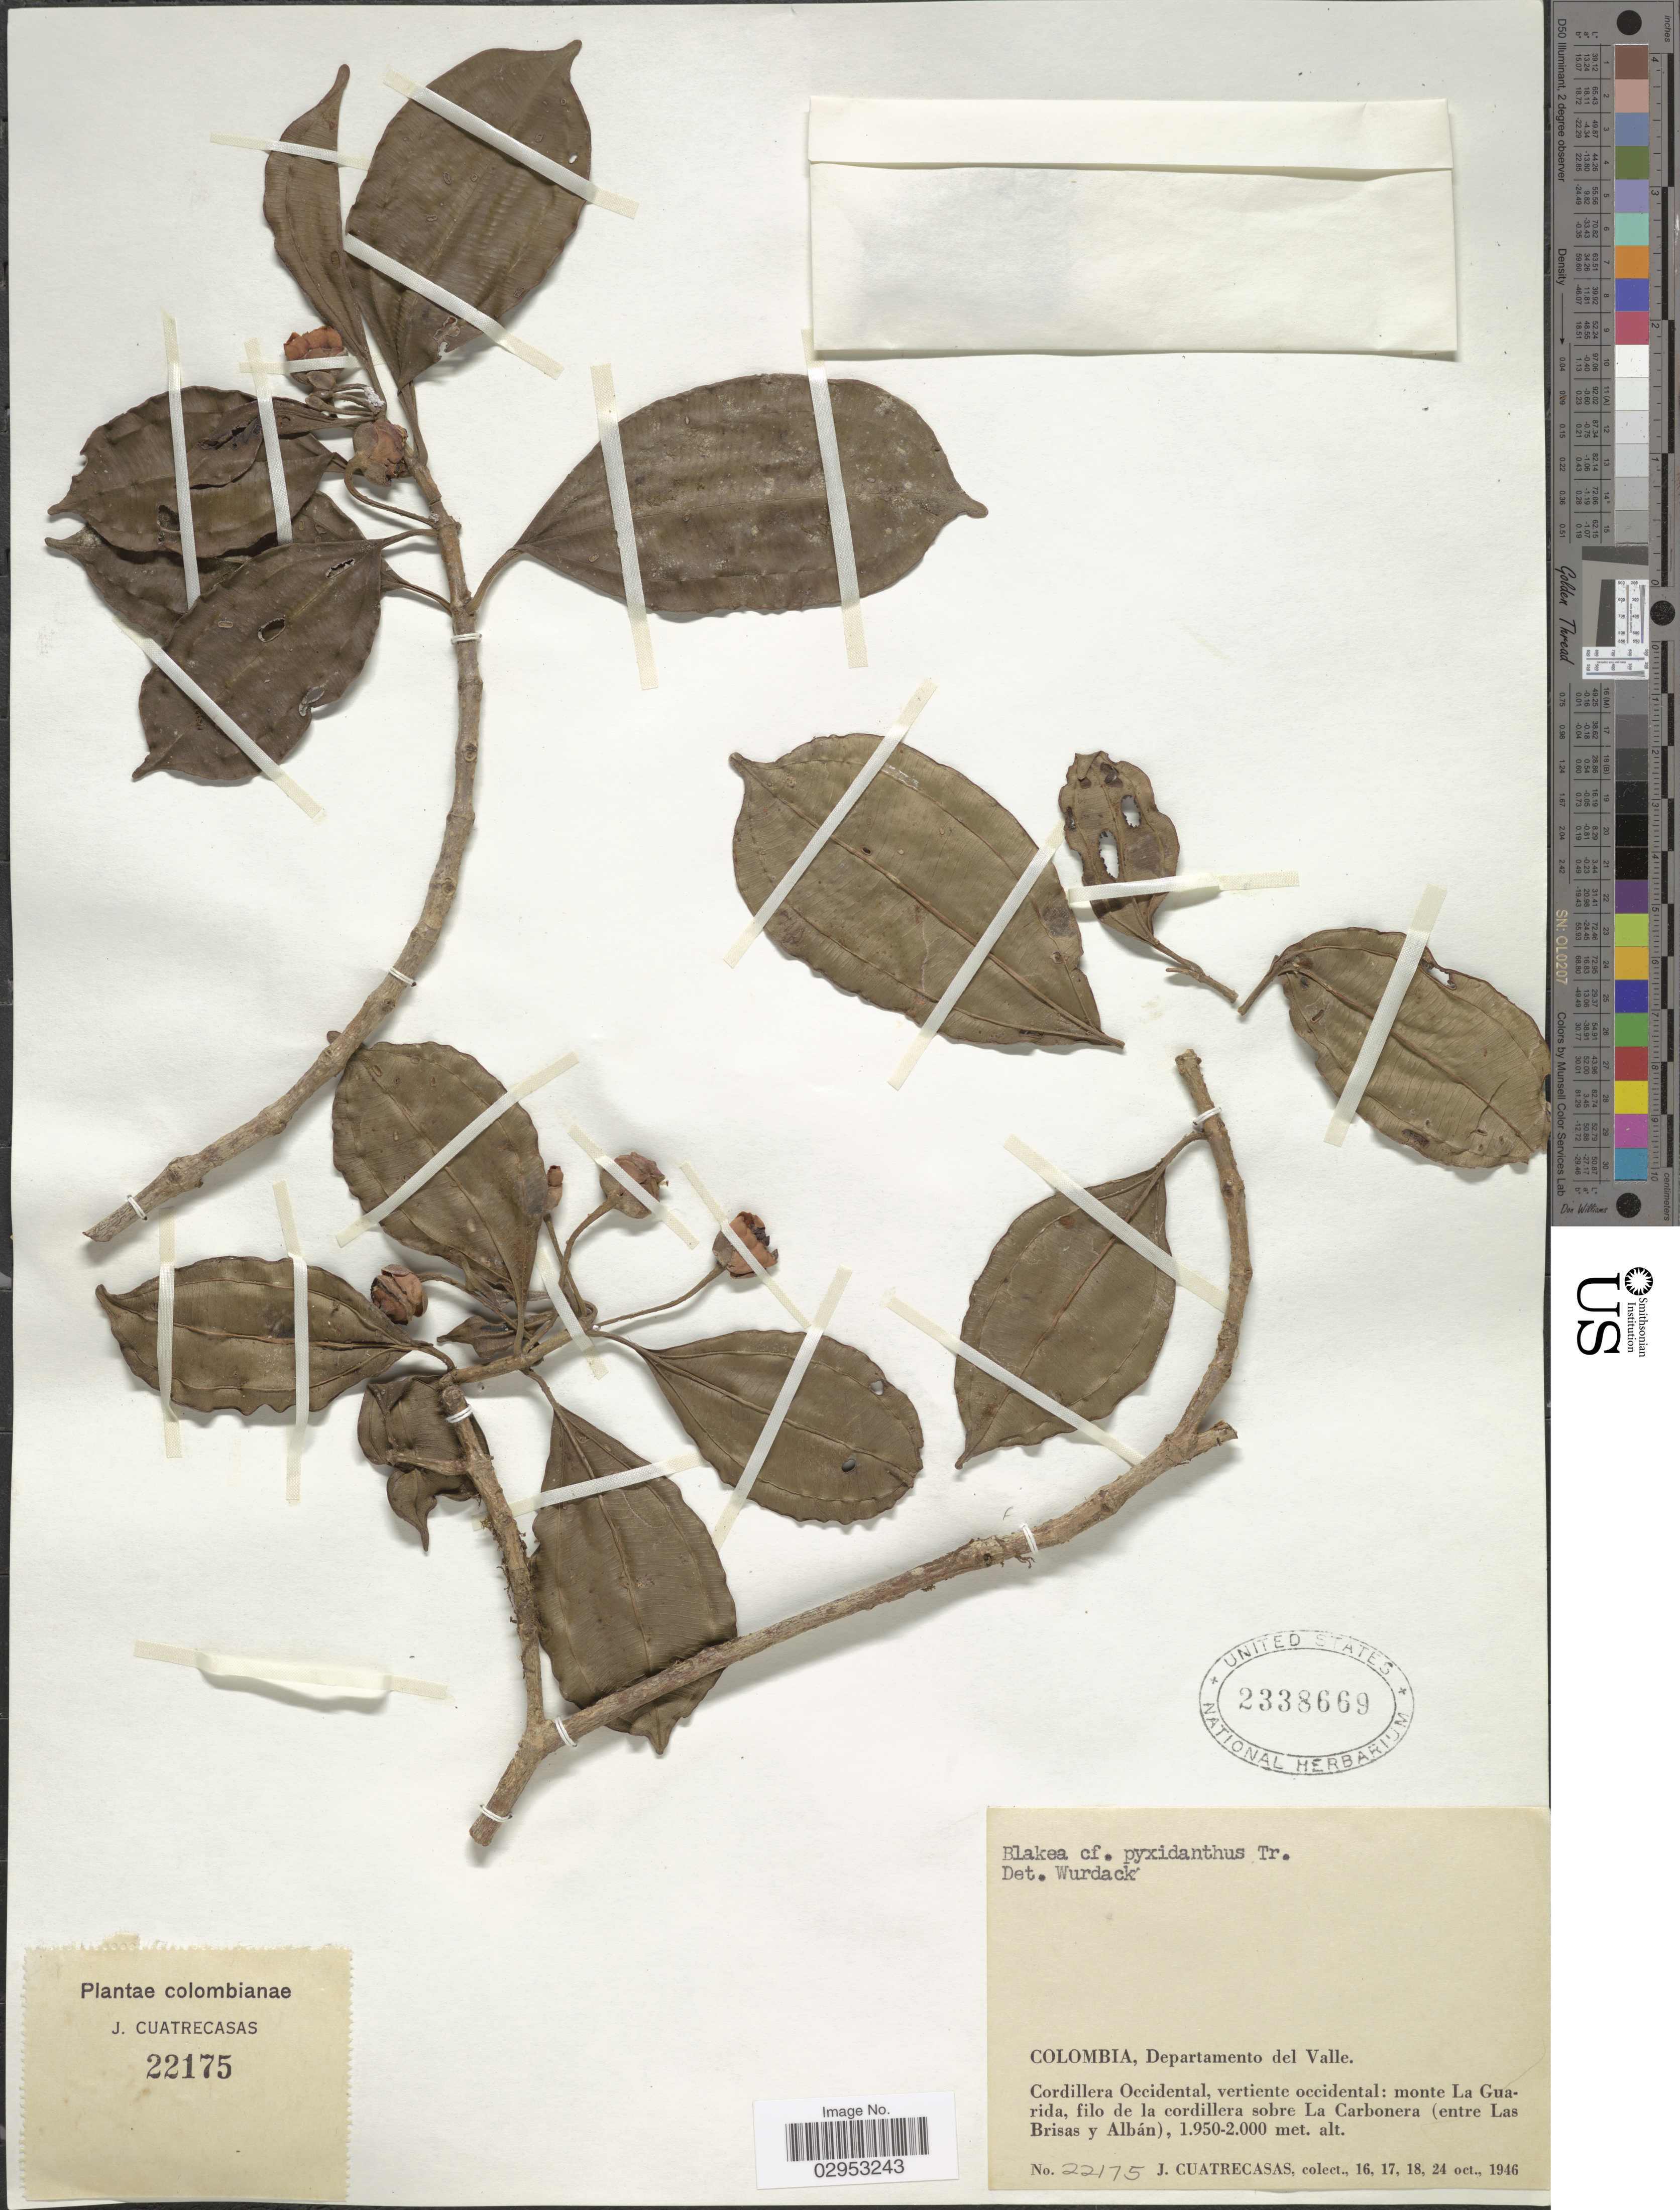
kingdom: Plantae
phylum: Tracheophyta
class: Magnoliopsida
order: Myrtales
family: Melastomataceae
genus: Blakea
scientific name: Blakea pyxidanthus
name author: Triana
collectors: J. Cuatrecasas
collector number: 22175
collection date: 1946-10-16/1946-10-24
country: Colombia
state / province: Valle del Cauca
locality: Departamento del Valle. Cordillera Occidental, vertiente occidental: monte L aGuarida, filo de la cordillera sobre La Carbonera (entre Las Brisas y Albán).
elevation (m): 1950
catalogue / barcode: US 2338669